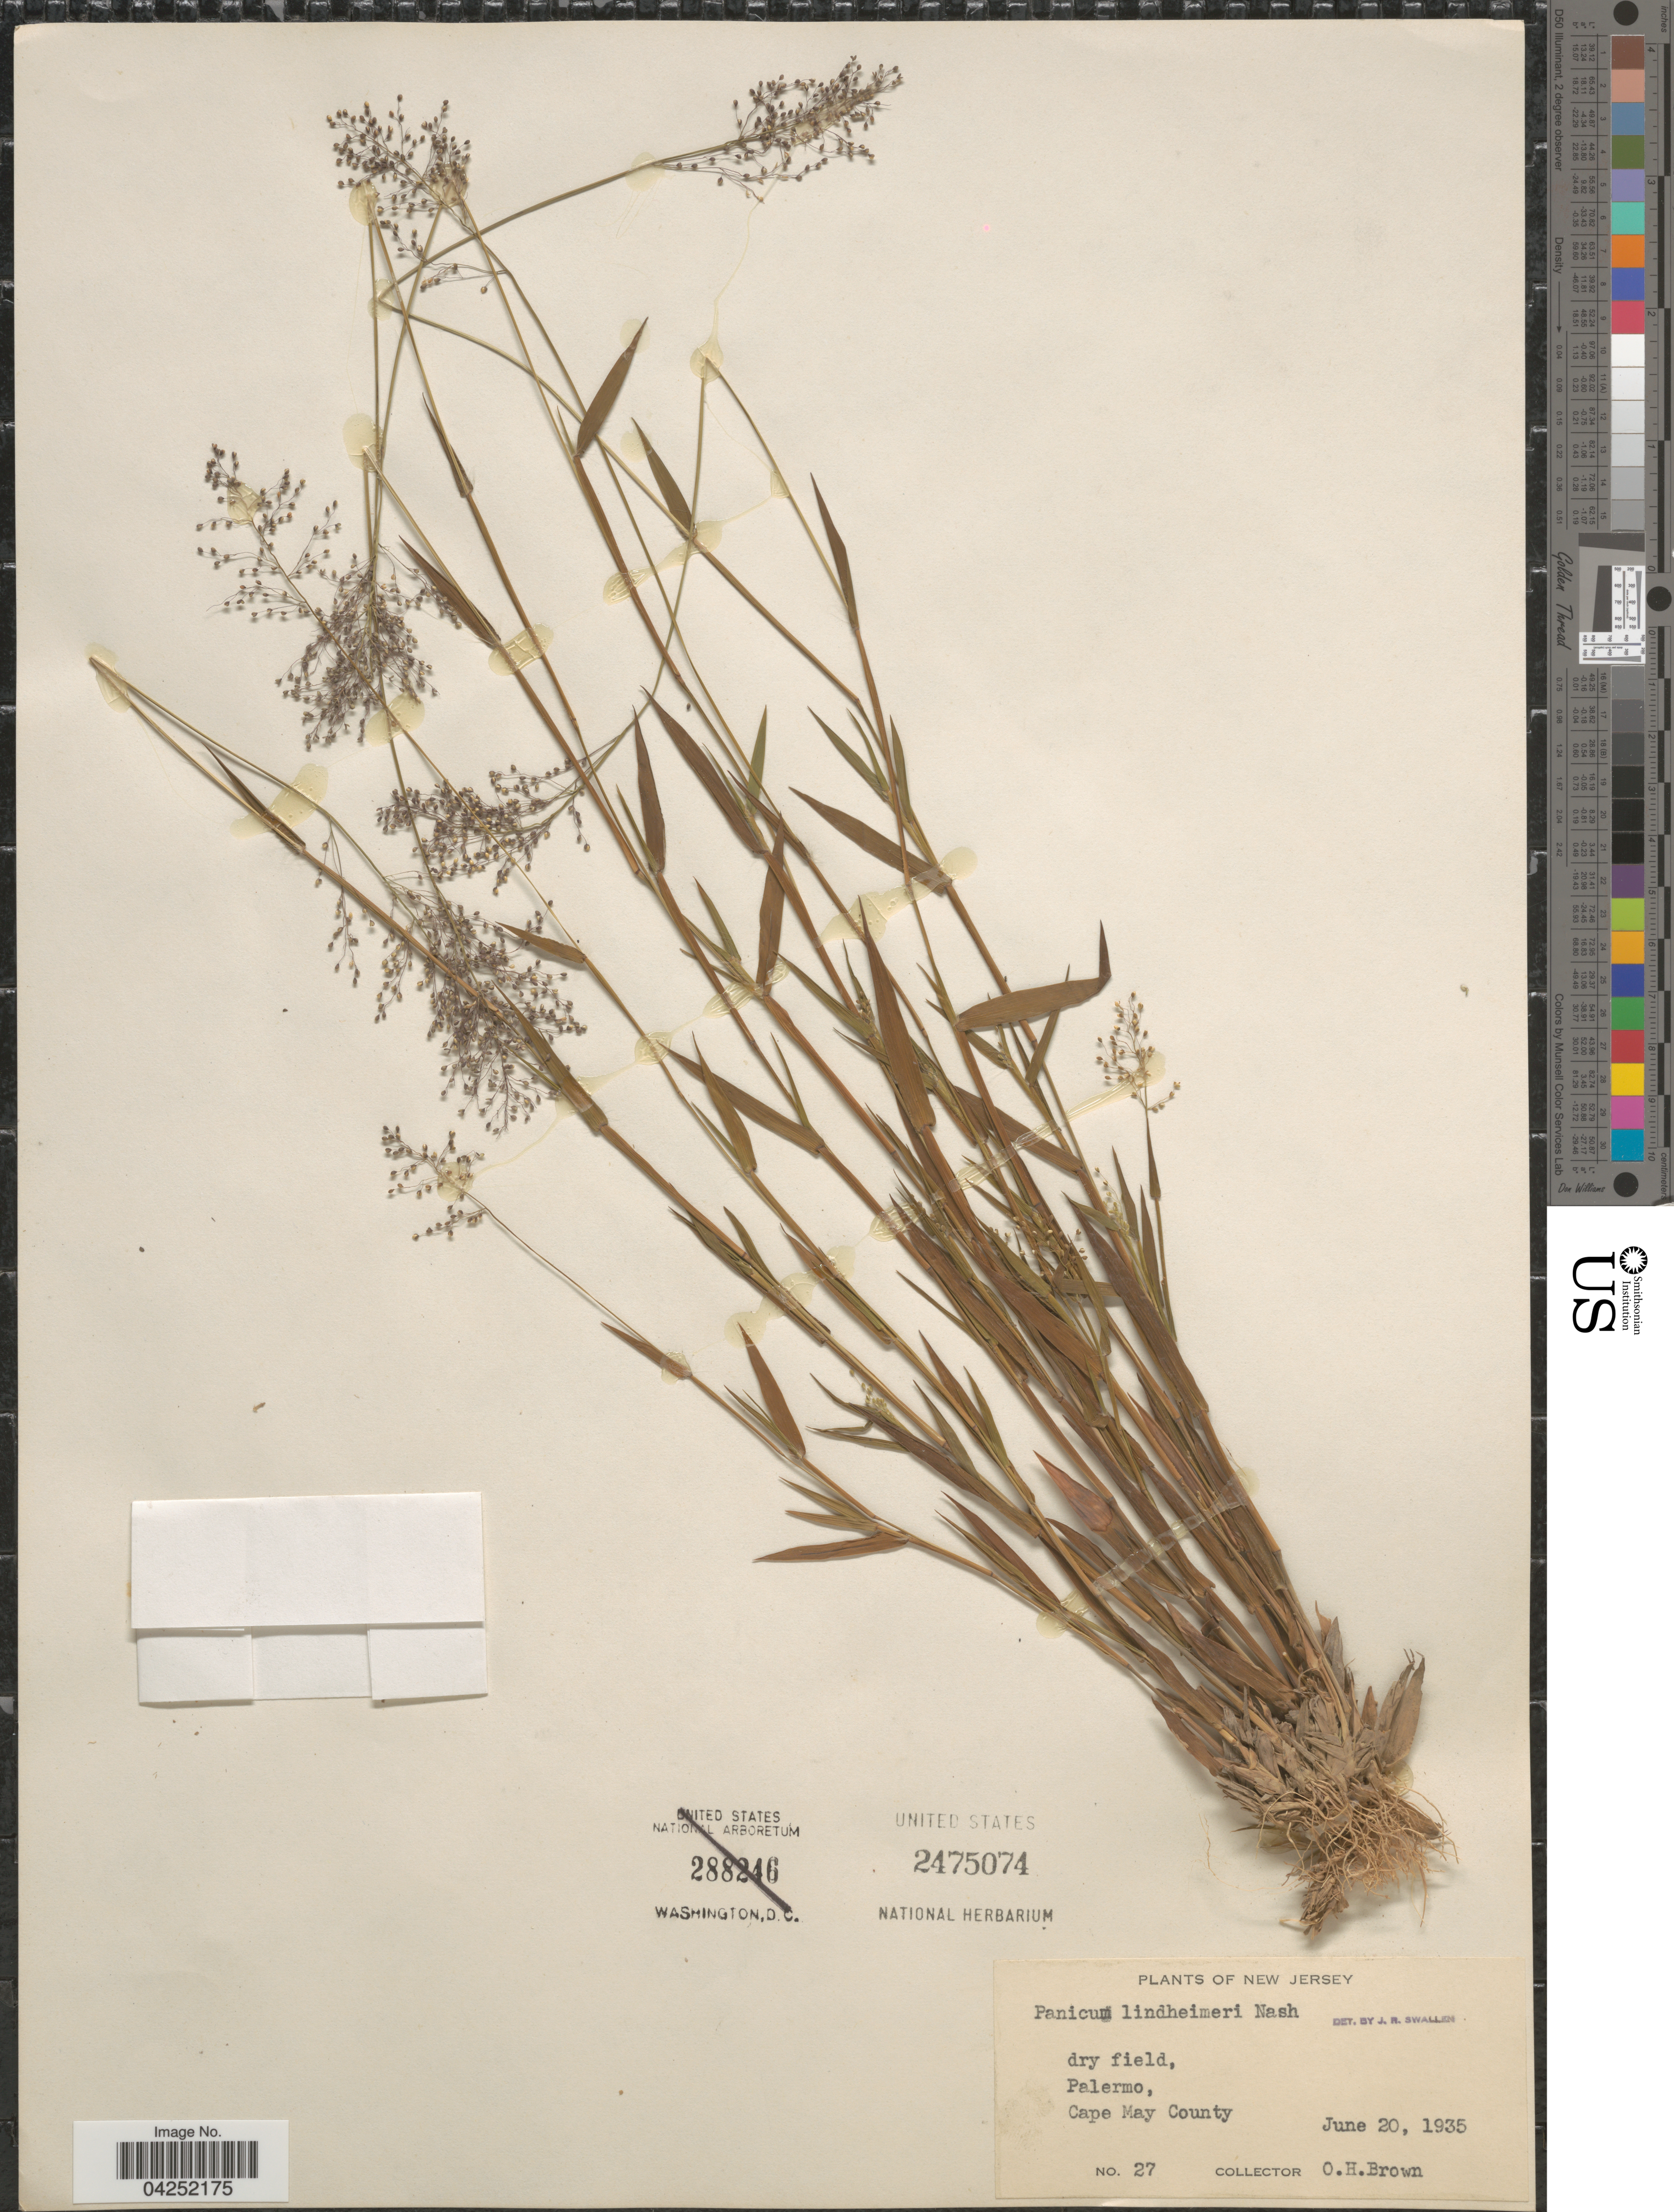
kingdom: Plantae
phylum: Tracheophyta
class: Liliopsida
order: Poales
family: Poaceae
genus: Dichanthelium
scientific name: Dichanthelium acuminatum var. lindheimeri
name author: (Nash) Gould & C.A. Clark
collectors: O. Brown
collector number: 27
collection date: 1935-06-20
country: United States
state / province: New Jersey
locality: Dry field, Palermo, Cape May County.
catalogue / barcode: US 2475074